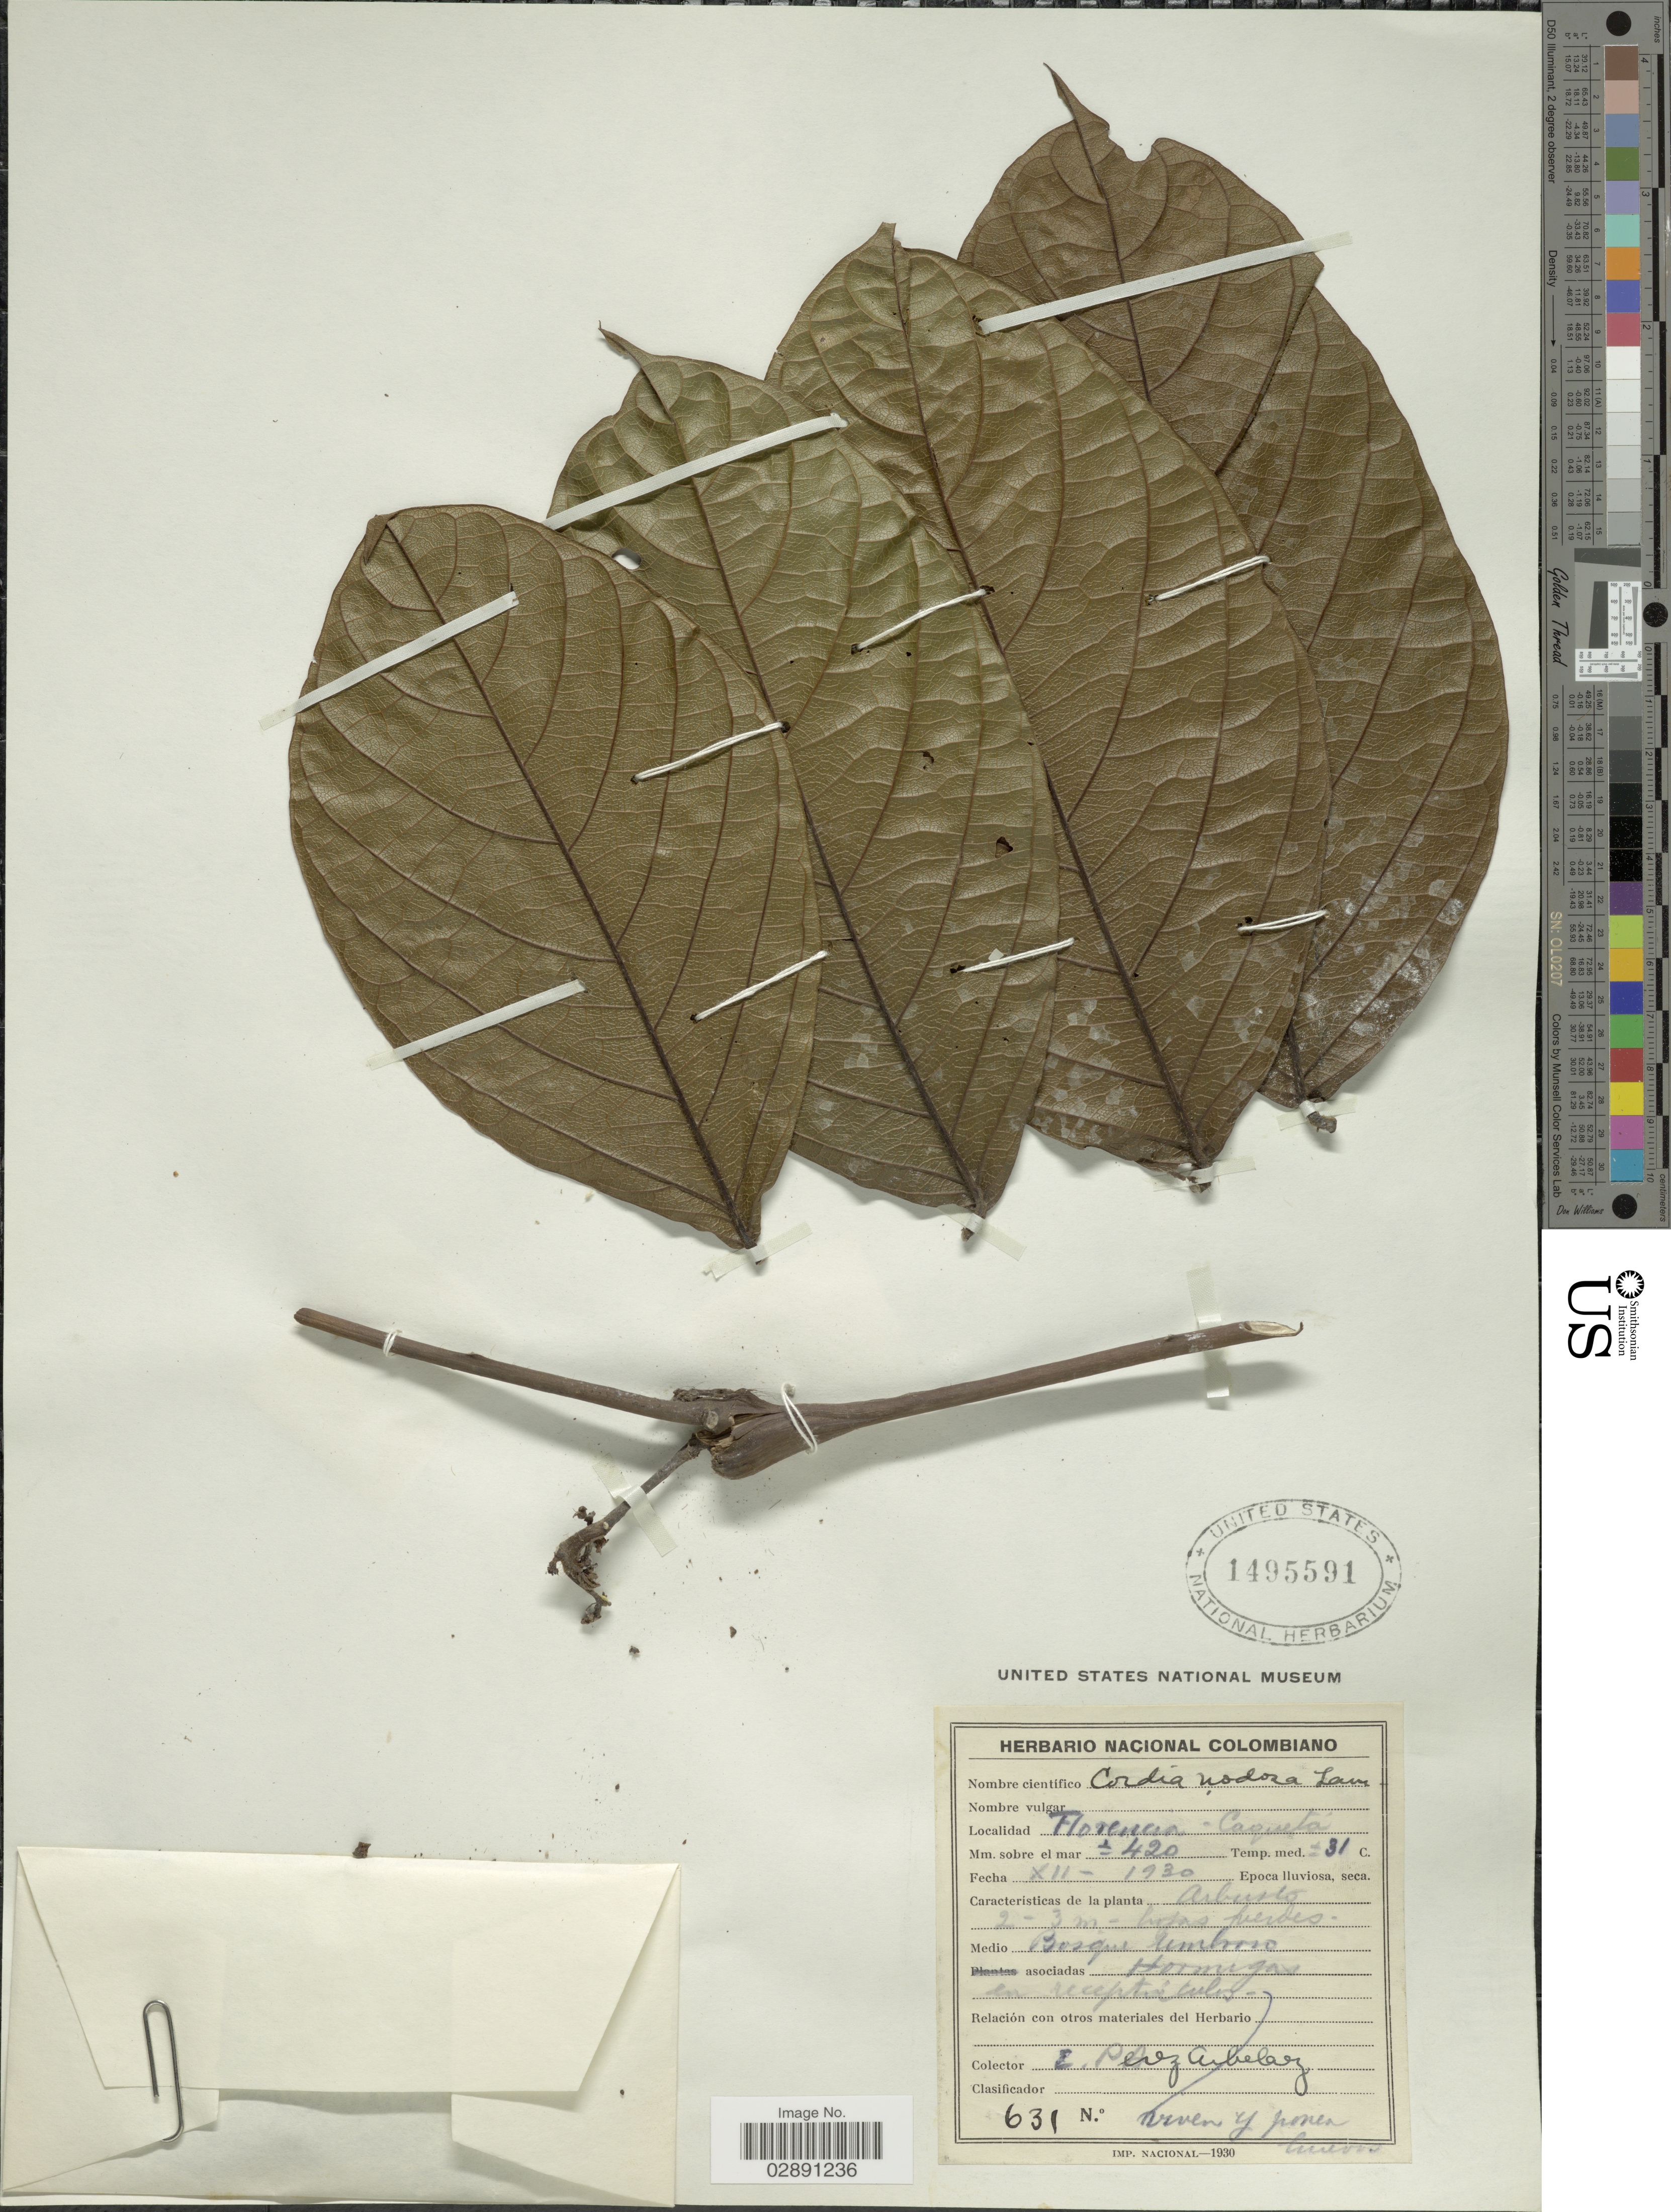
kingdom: Plantae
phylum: Tracheophyta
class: Magnoliopsida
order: Boraginales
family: Cordiaceae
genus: Cordia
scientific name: Cordia nodosa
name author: Lam.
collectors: E. Pérez Arbeláez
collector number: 631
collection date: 1930-12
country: Colombia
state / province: Caquetá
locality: Florencia.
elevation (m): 420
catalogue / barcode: US 1495591